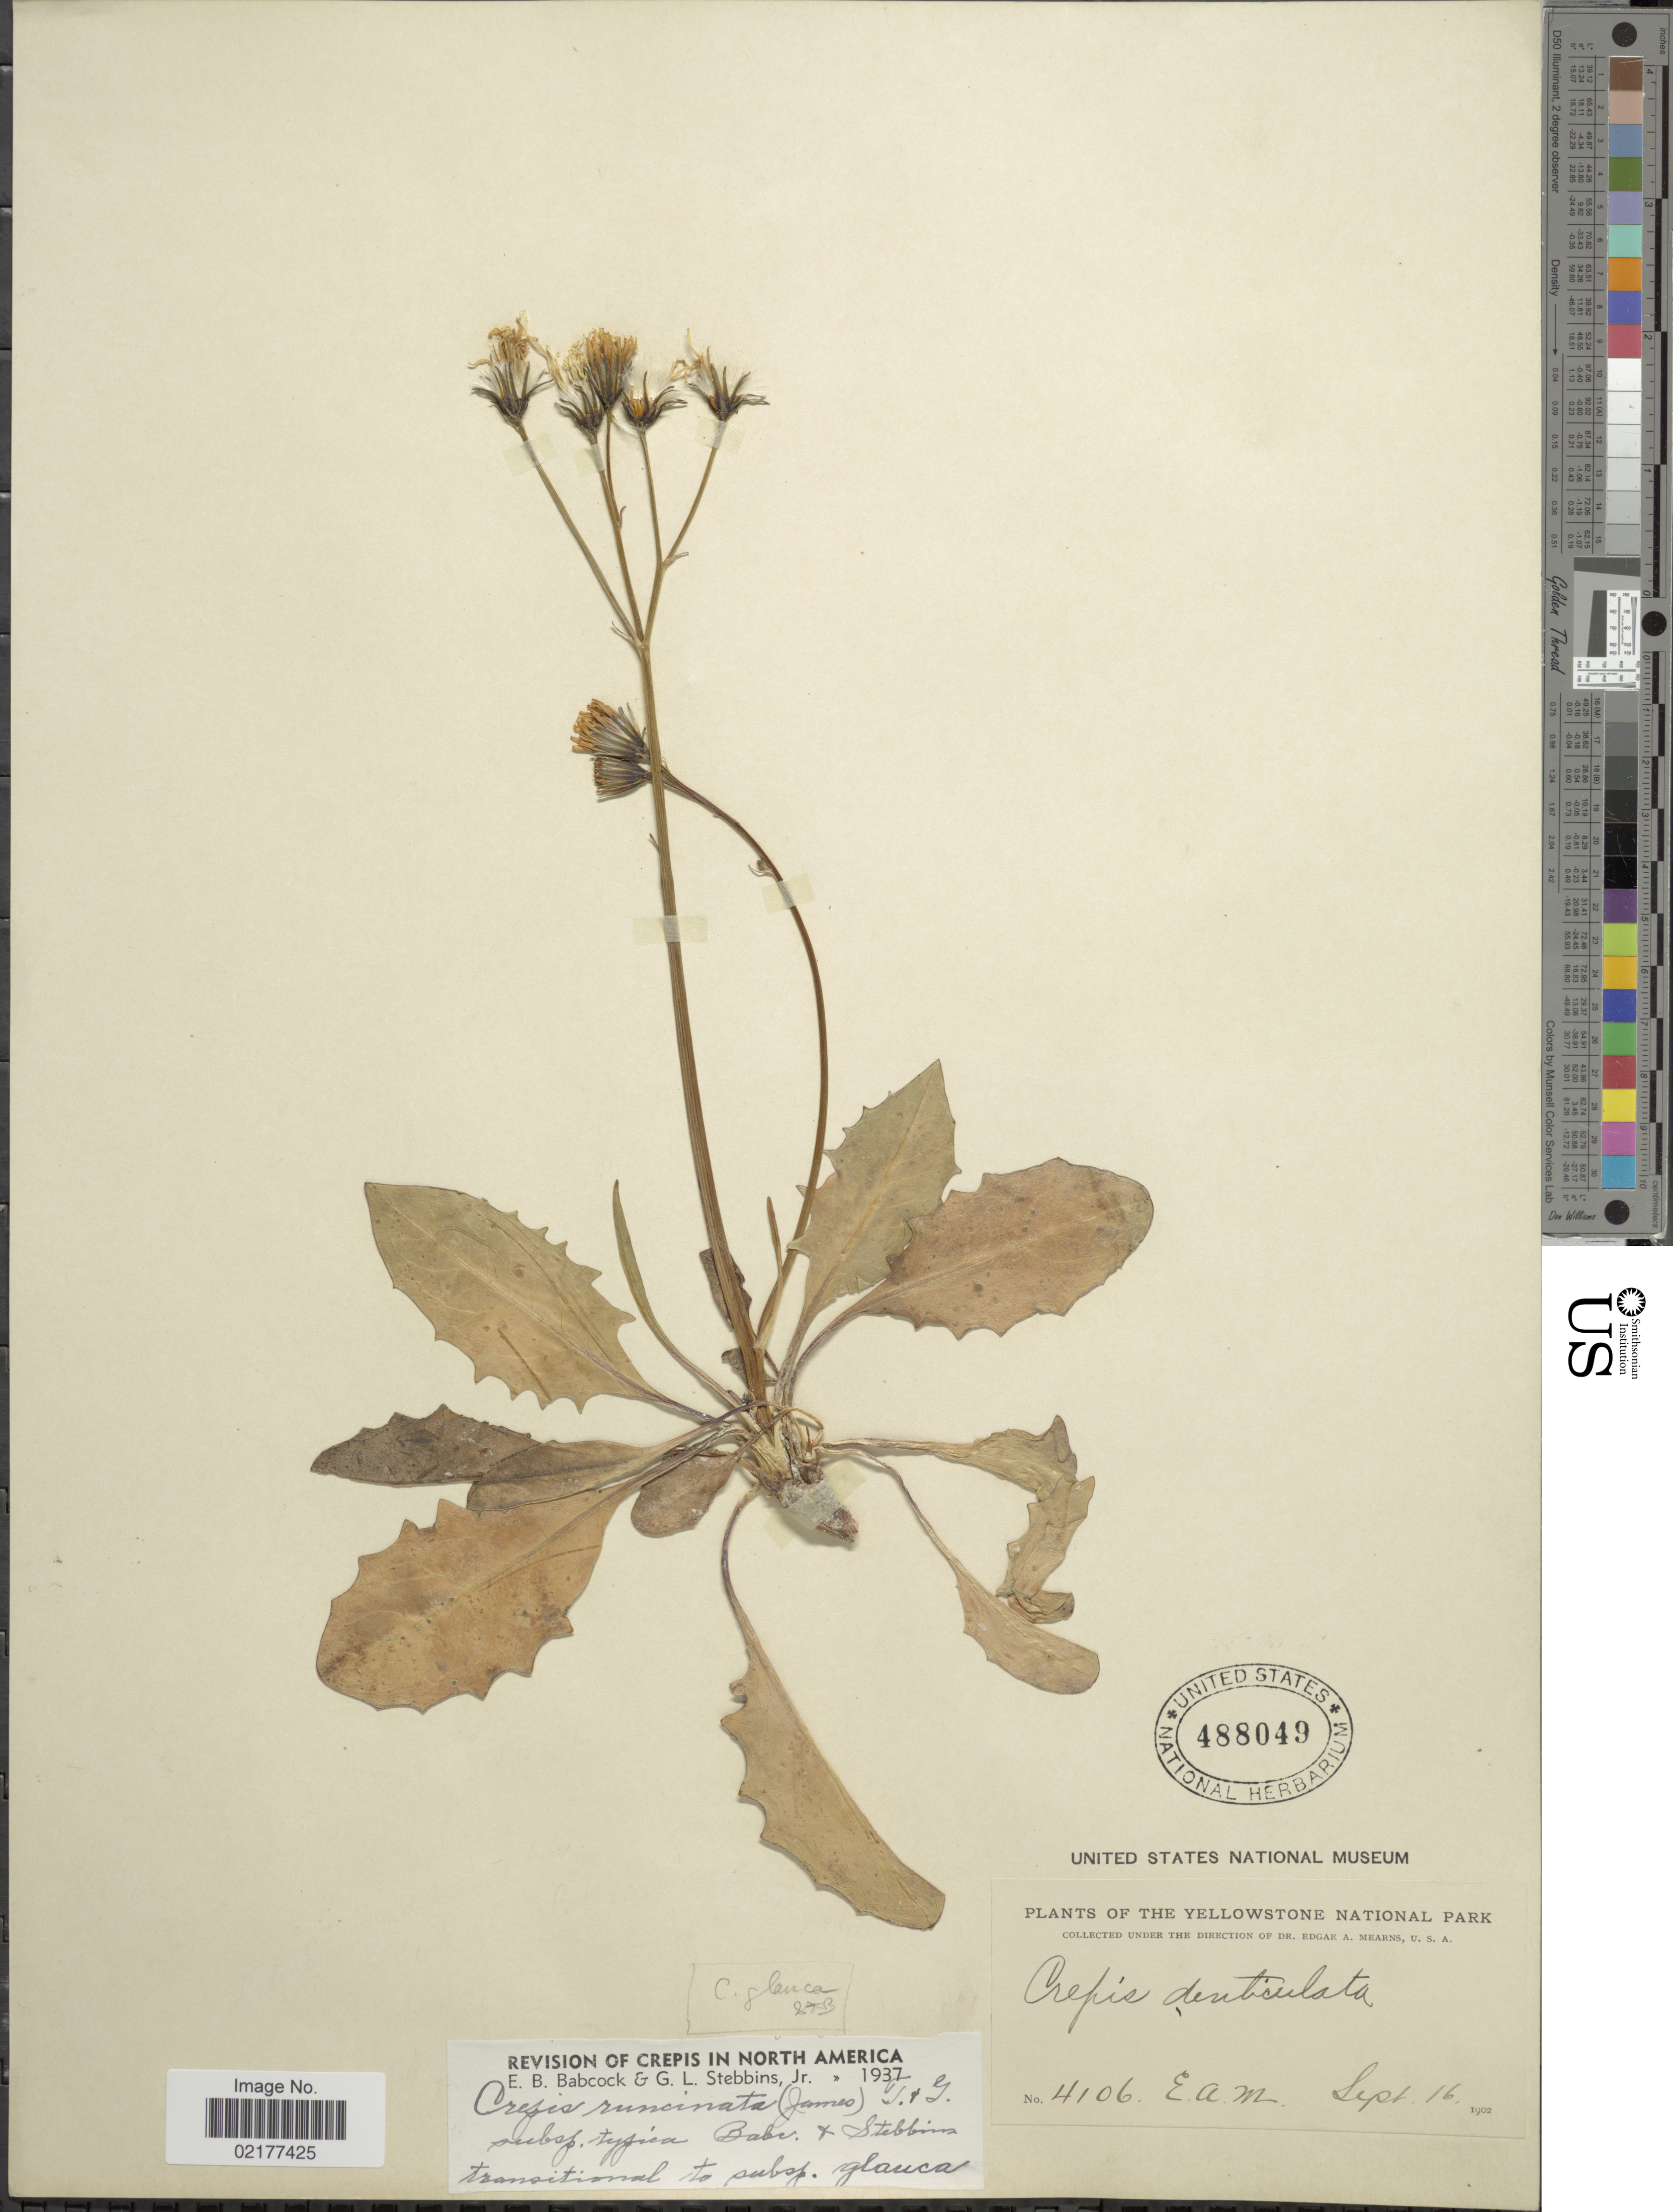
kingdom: Plantae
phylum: Tracheophyta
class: Magnoliopsida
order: Asterales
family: Asteraceae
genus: Crepis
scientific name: Crepis runcinata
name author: Torr. & A. Gray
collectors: E. A. Mearns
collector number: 4106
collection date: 1902-09-16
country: United States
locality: Yellowstone National Park.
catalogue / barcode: US 488049